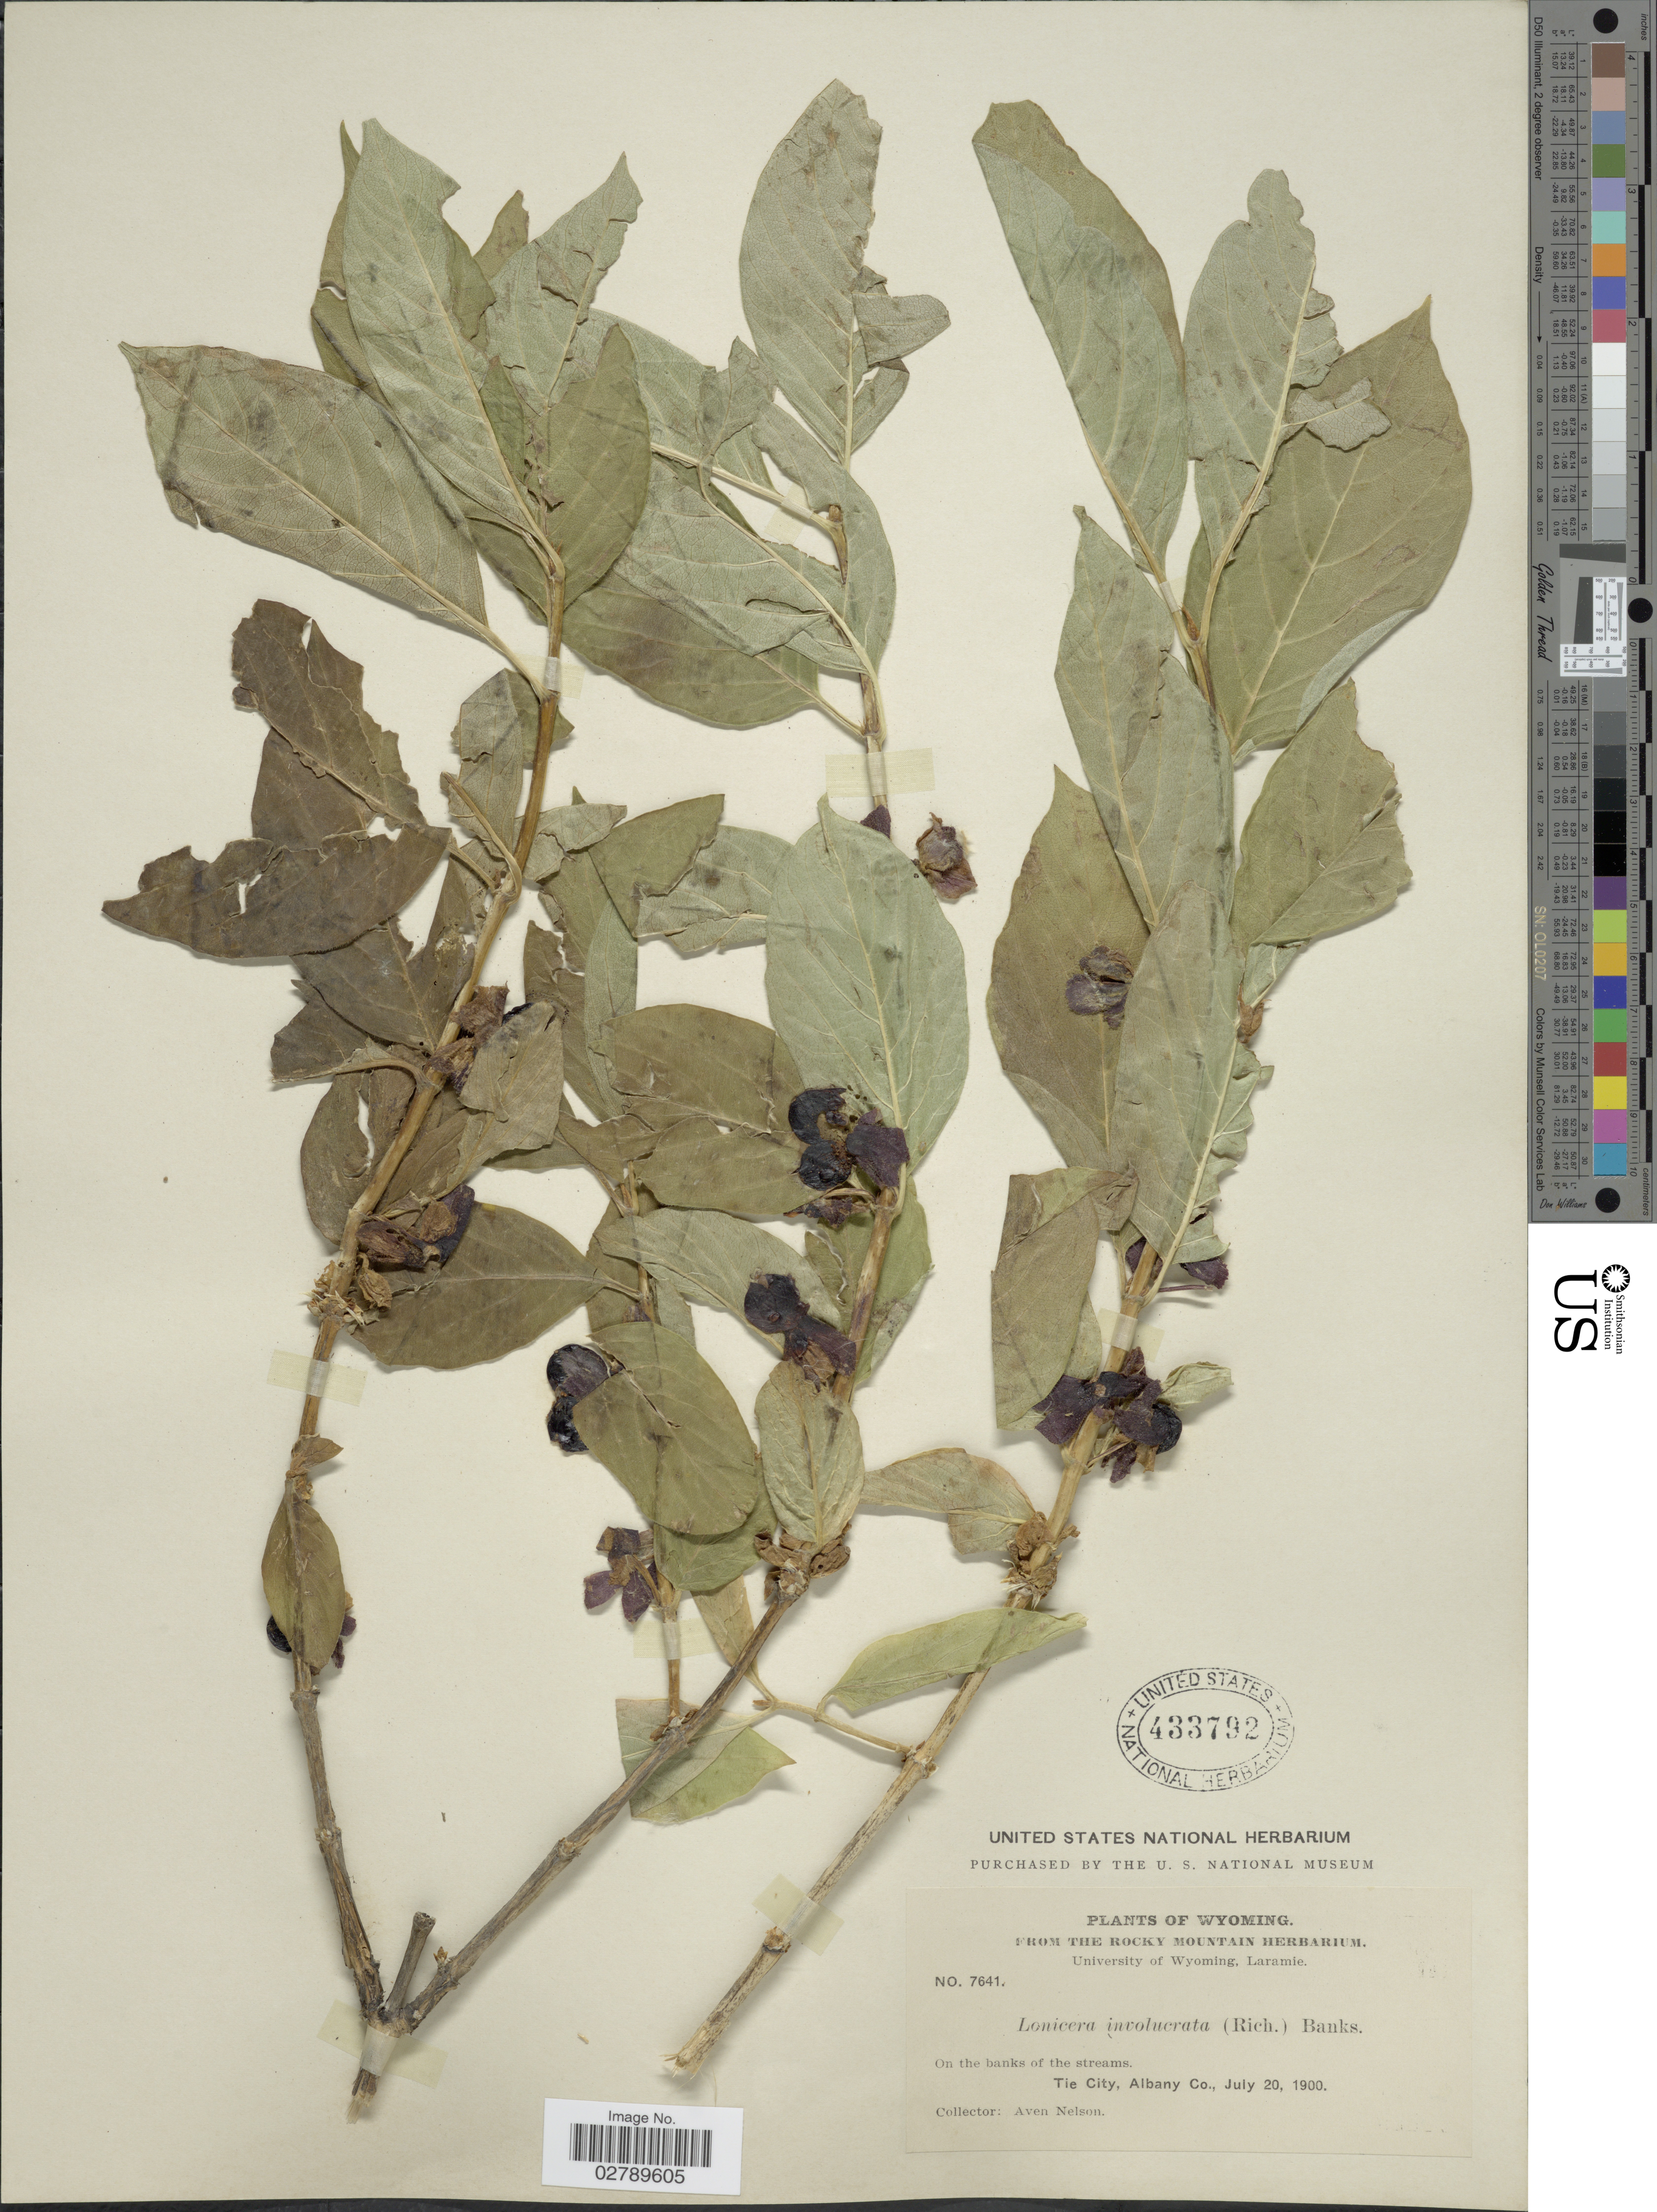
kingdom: Plantae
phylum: Tracheophyta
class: Magnoliopsida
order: Dipsacales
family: Caprifoliaceae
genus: Lonicera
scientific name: Lonicera involucrata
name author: (Richardson) Banks ex Spreng.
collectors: A. Nelson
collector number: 7641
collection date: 1900-07-20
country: United States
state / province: Wyoming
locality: On the banks of the stream. Tie City, Albany Co.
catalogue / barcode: US 433792